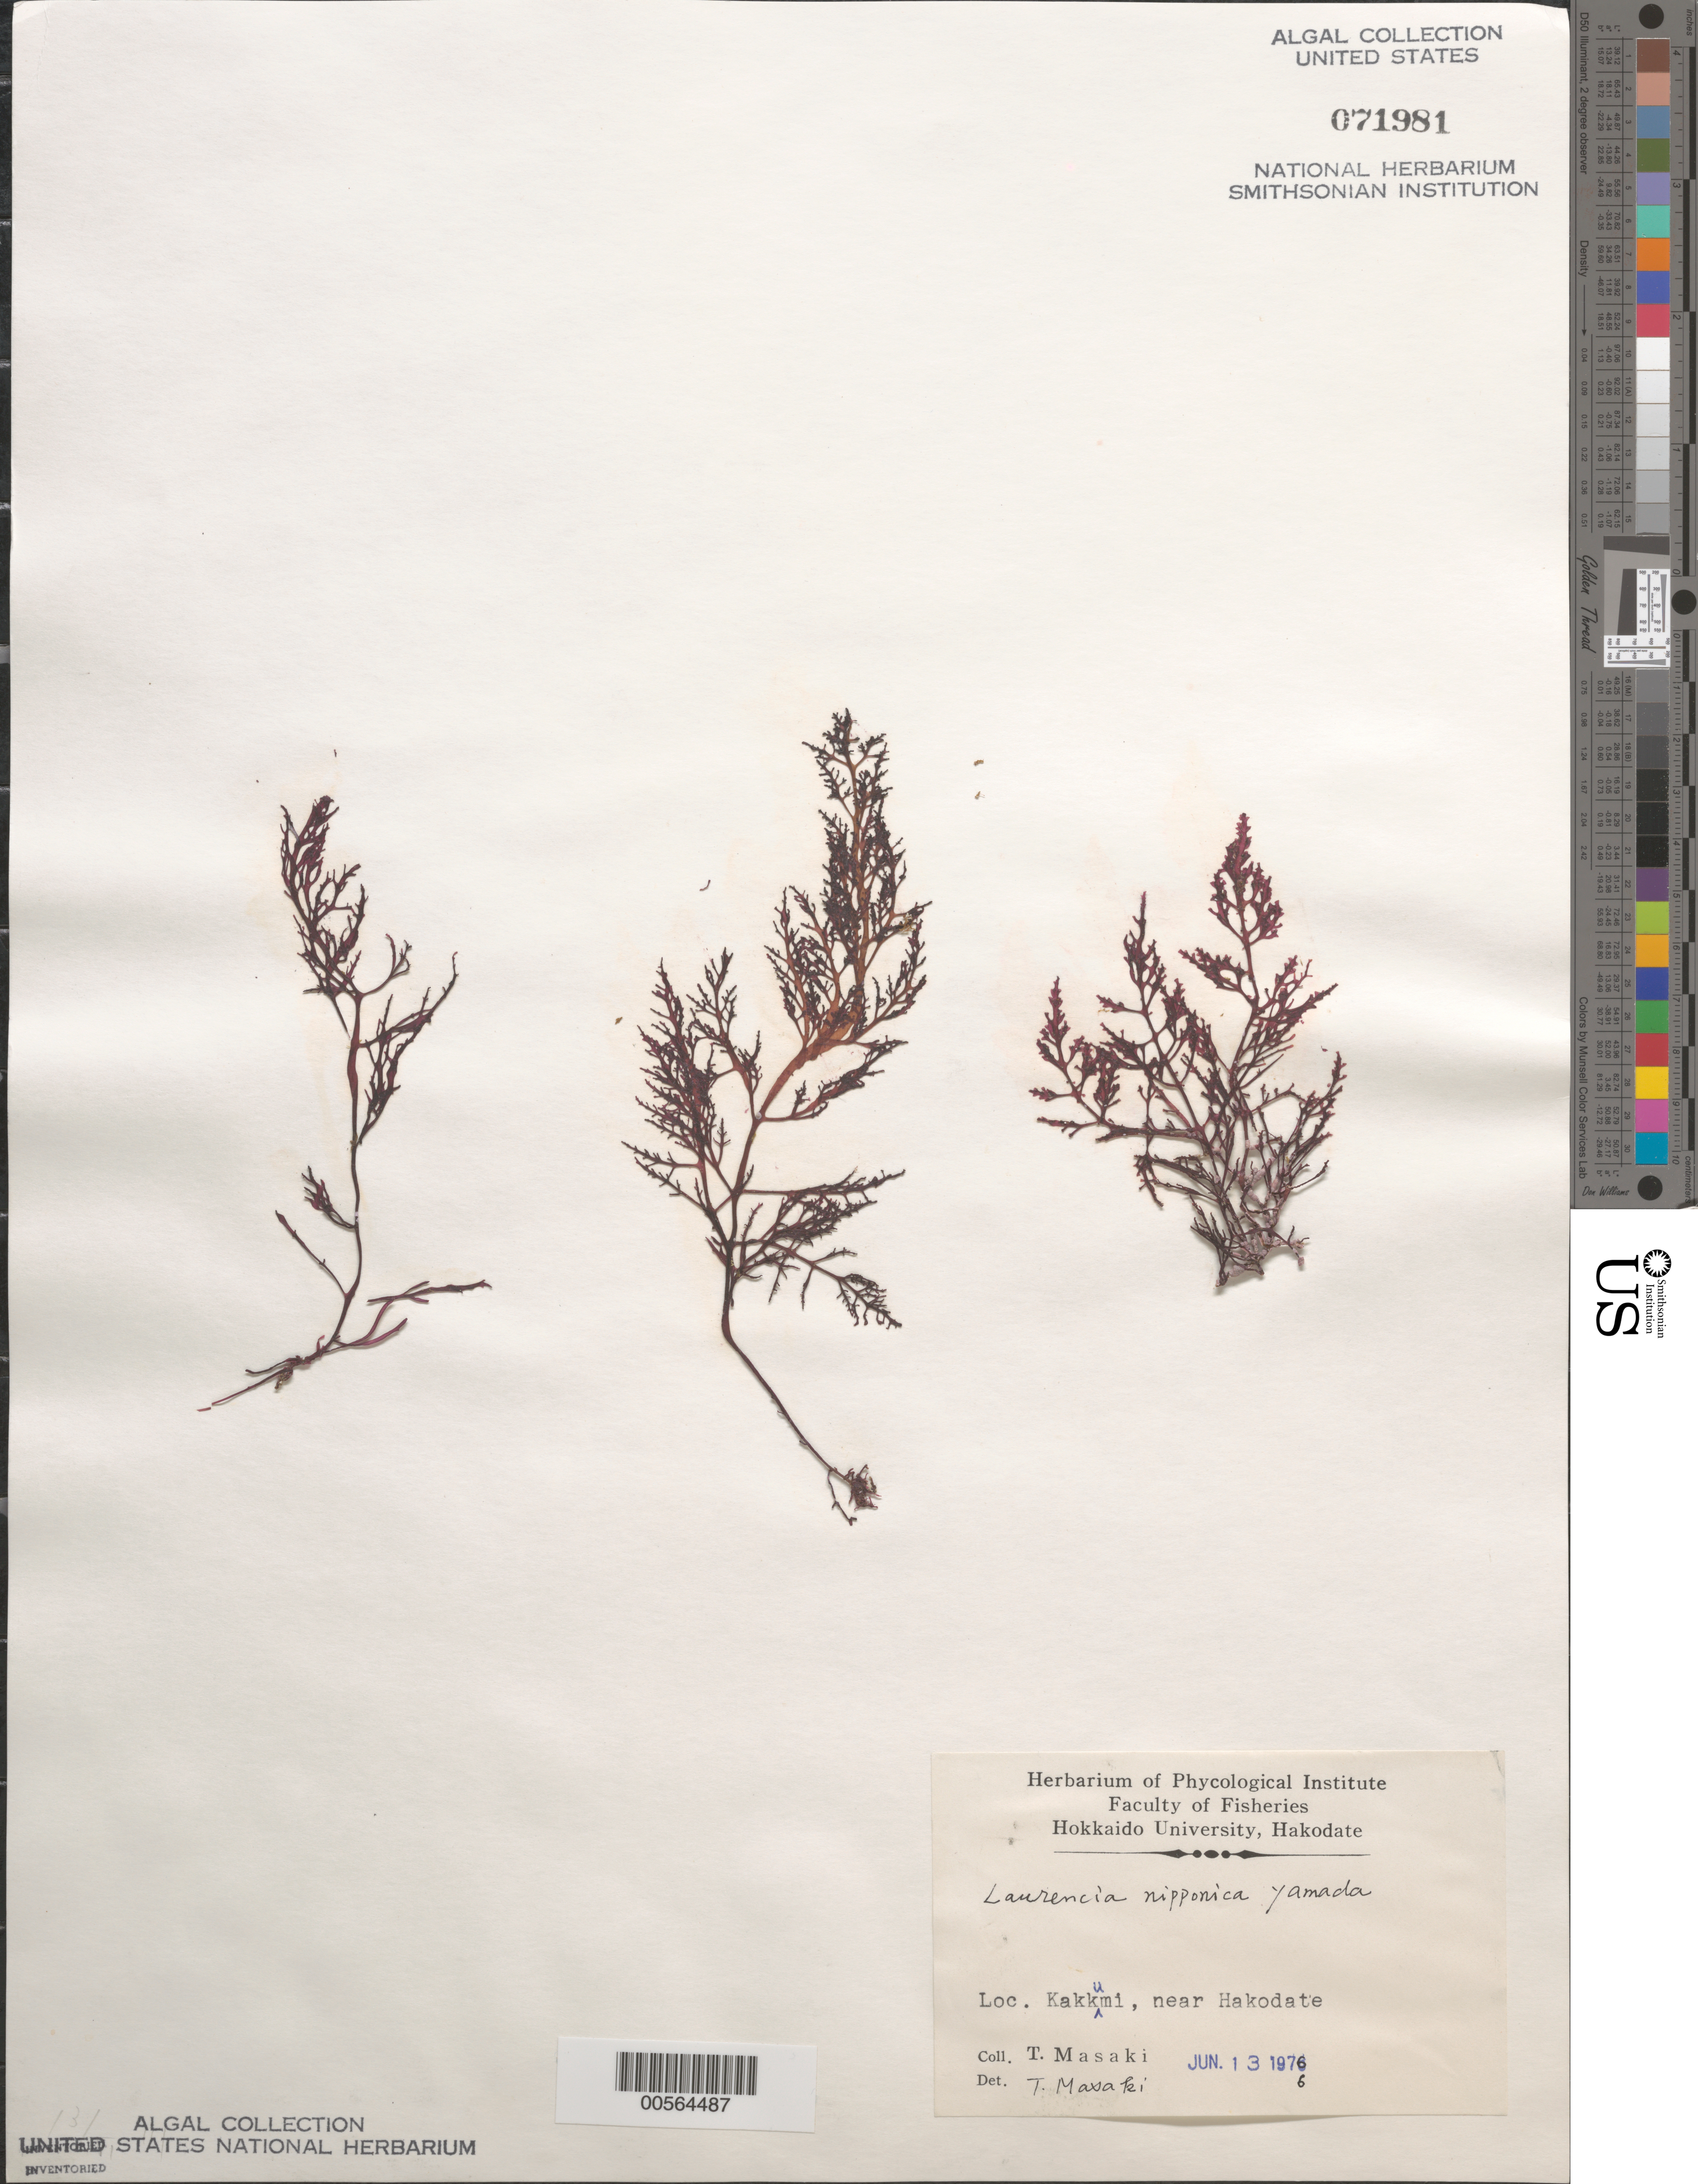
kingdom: Plantae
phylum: Rhodophyta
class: Florideophyceae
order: Ceramiales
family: Rhodomelaceae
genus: Laurencia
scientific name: Laurencia nipponica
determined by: Masaki, T.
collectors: T. Masaki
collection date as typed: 13 Jun 1976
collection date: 1976-06-13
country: Japan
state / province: Hokkaido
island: Hokkaido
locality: Kakkumi, near Hakodate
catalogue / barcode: US 71981